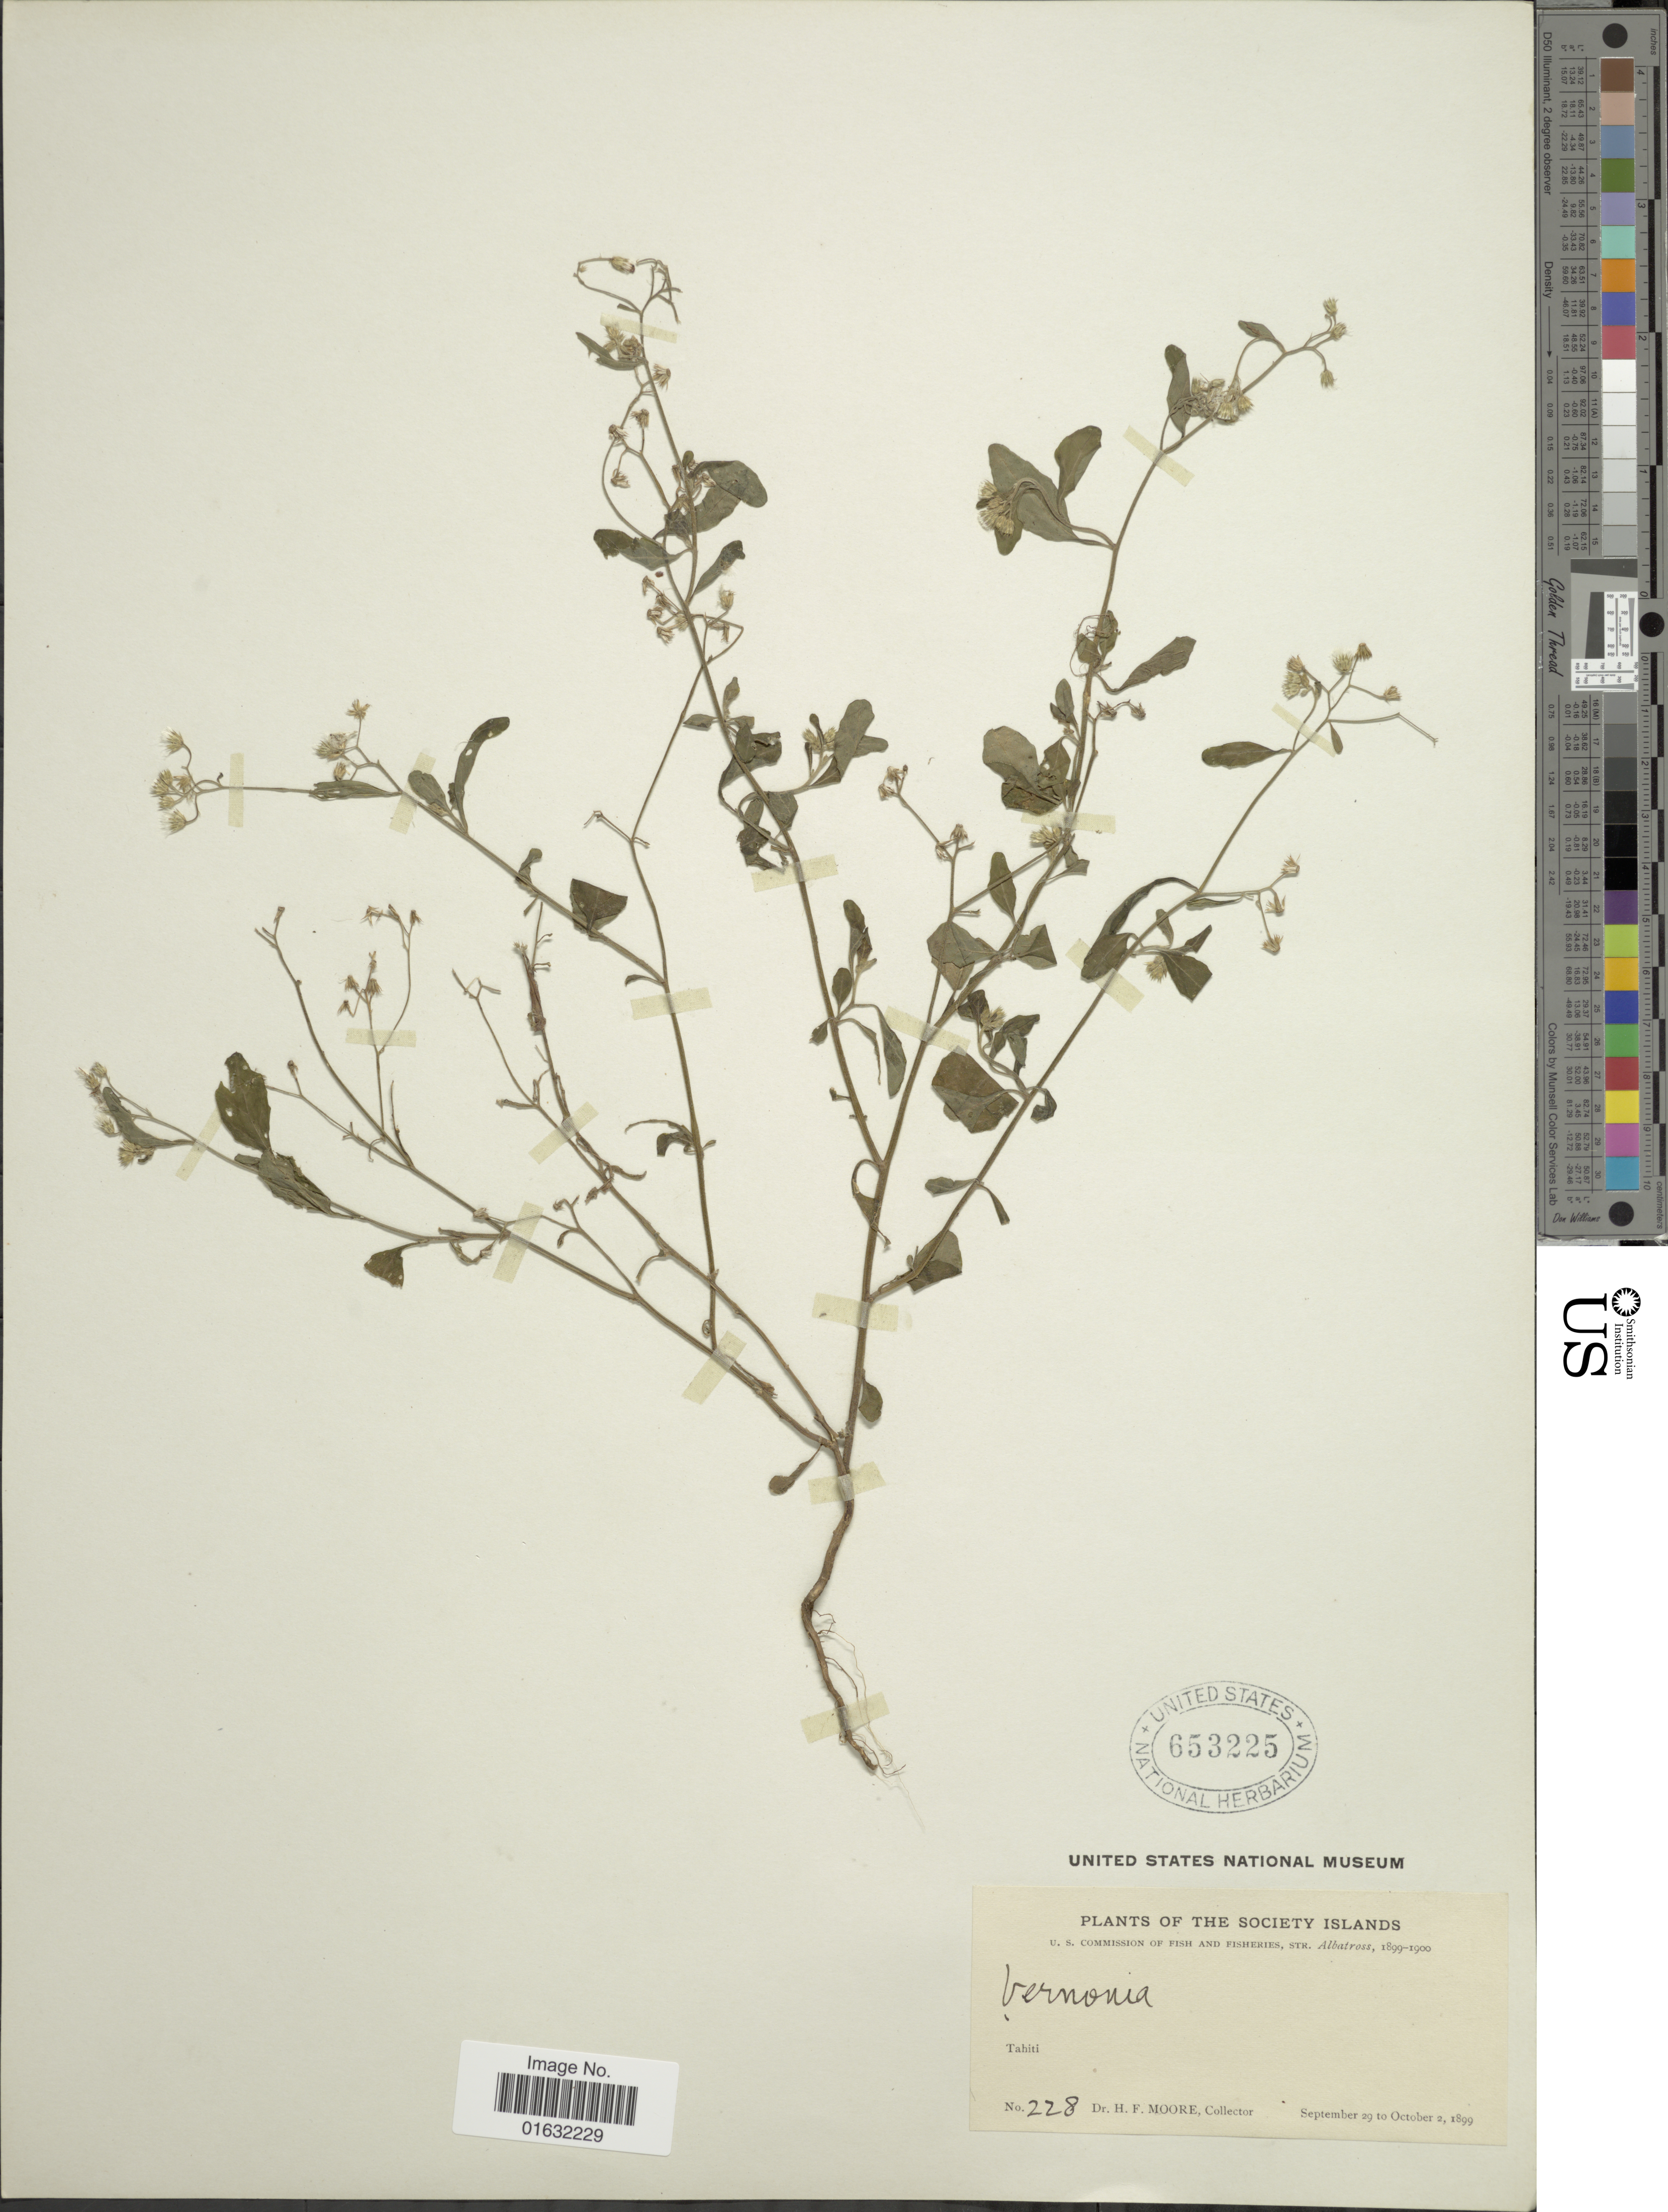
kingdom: Plantae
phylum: Tracheophyta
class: Magnoliopsida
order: Asterales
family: Asteraceae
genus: Cyanthillium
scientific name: Cyanthillium cinereum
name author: (L.) H. Rob.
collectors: H. F. Moore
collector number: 228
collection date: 1899-09-29/1899-10-02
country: French Polynesia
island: Tahiti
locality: The Society Islands, Tahiti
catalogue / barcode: US 653225